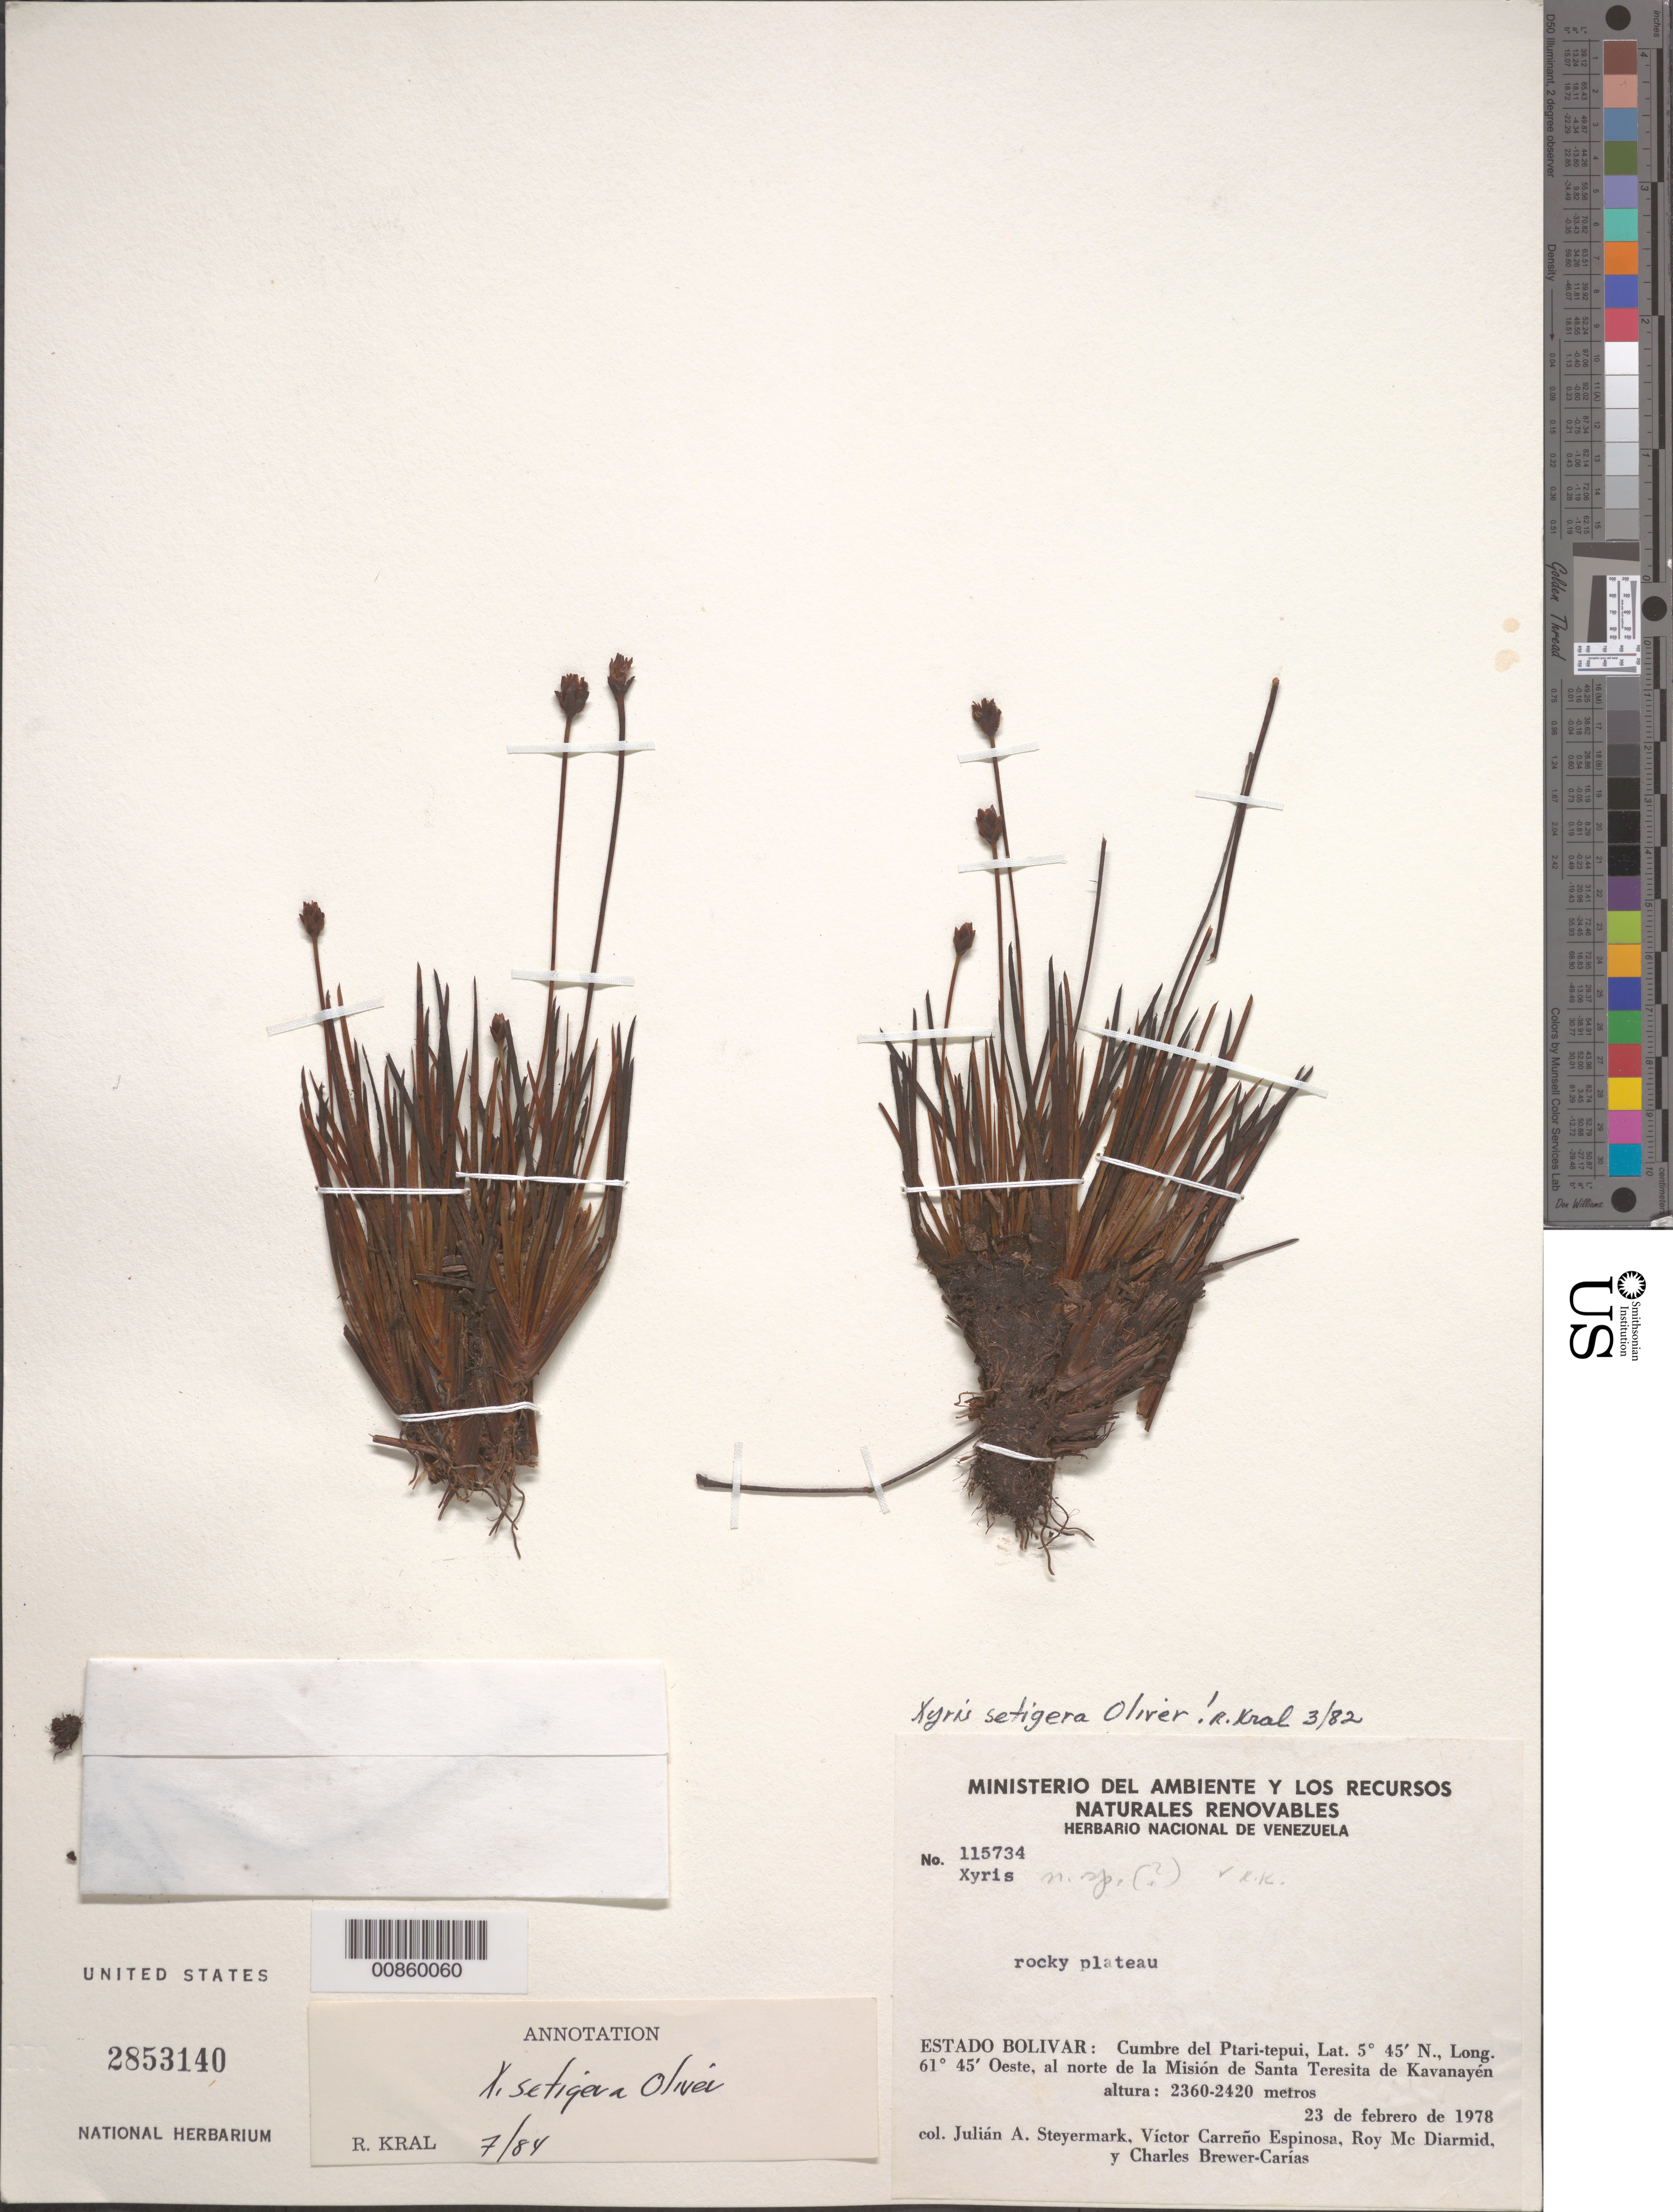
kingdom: Plantae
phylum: Tracheophyta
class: Liliopsida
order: Poales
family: Xyridaceae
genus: Xyris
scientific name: Xyris setigera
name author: Oliv.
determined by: Kral, Robert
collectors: J. Steyermark, V. Carreño E., R. Mc Diarmid & C. Brewer-Carias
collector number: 115734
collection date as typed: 23-Feb-78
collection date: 1978-02-23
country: Venezuela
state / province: Bolívar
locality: Ptari-tepuí, cumbre, N of Mision Santa Teresita de Kavanayen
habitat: Rocky plateau.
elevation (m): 2360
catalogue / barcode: US 2853140